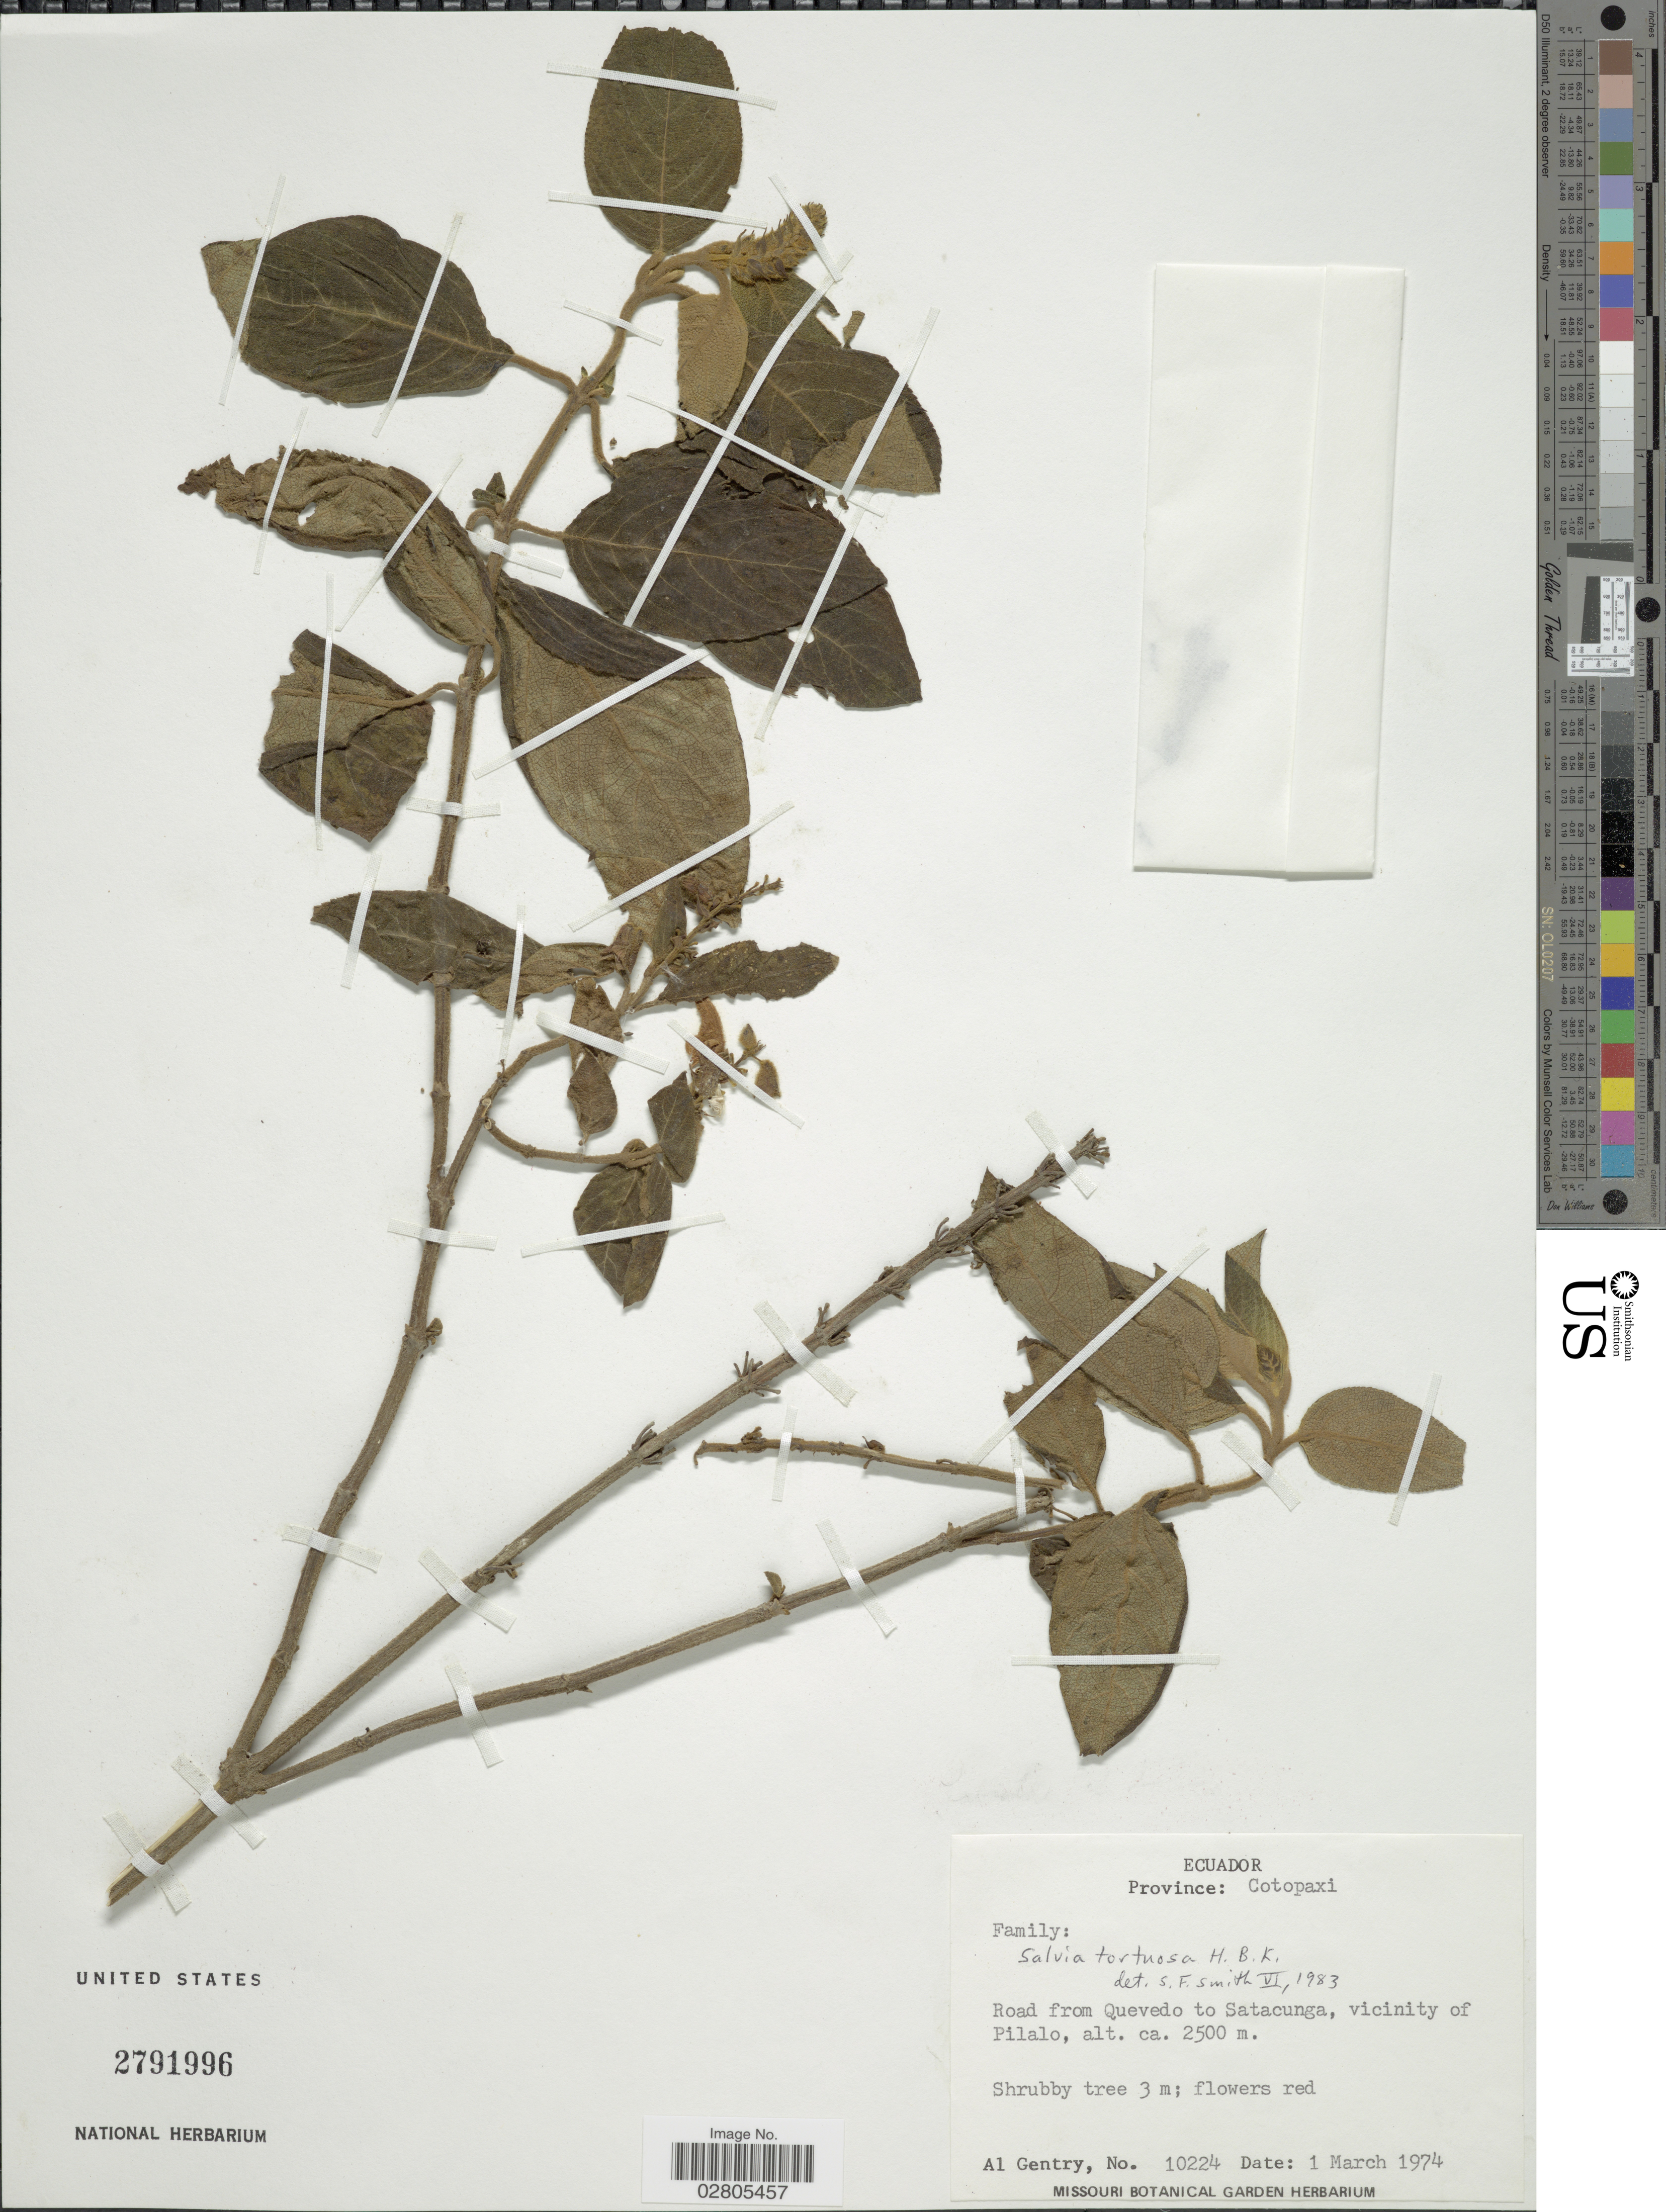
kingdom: Plantae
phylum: Tracheophyta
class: Magnoliopsida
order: Lamiales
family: Lamiaceae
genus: Salvia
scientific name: Salvia tortuosa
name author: Kunth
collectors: A. H. Gentry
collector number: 10224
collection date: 1974-03-01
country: Ecuador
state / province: Cotopaxi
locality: Province: Cotopaxi. Road from Quevedo to Satacunga, vicinity of Pilalo.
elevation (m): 2500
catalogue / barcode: US 2791996